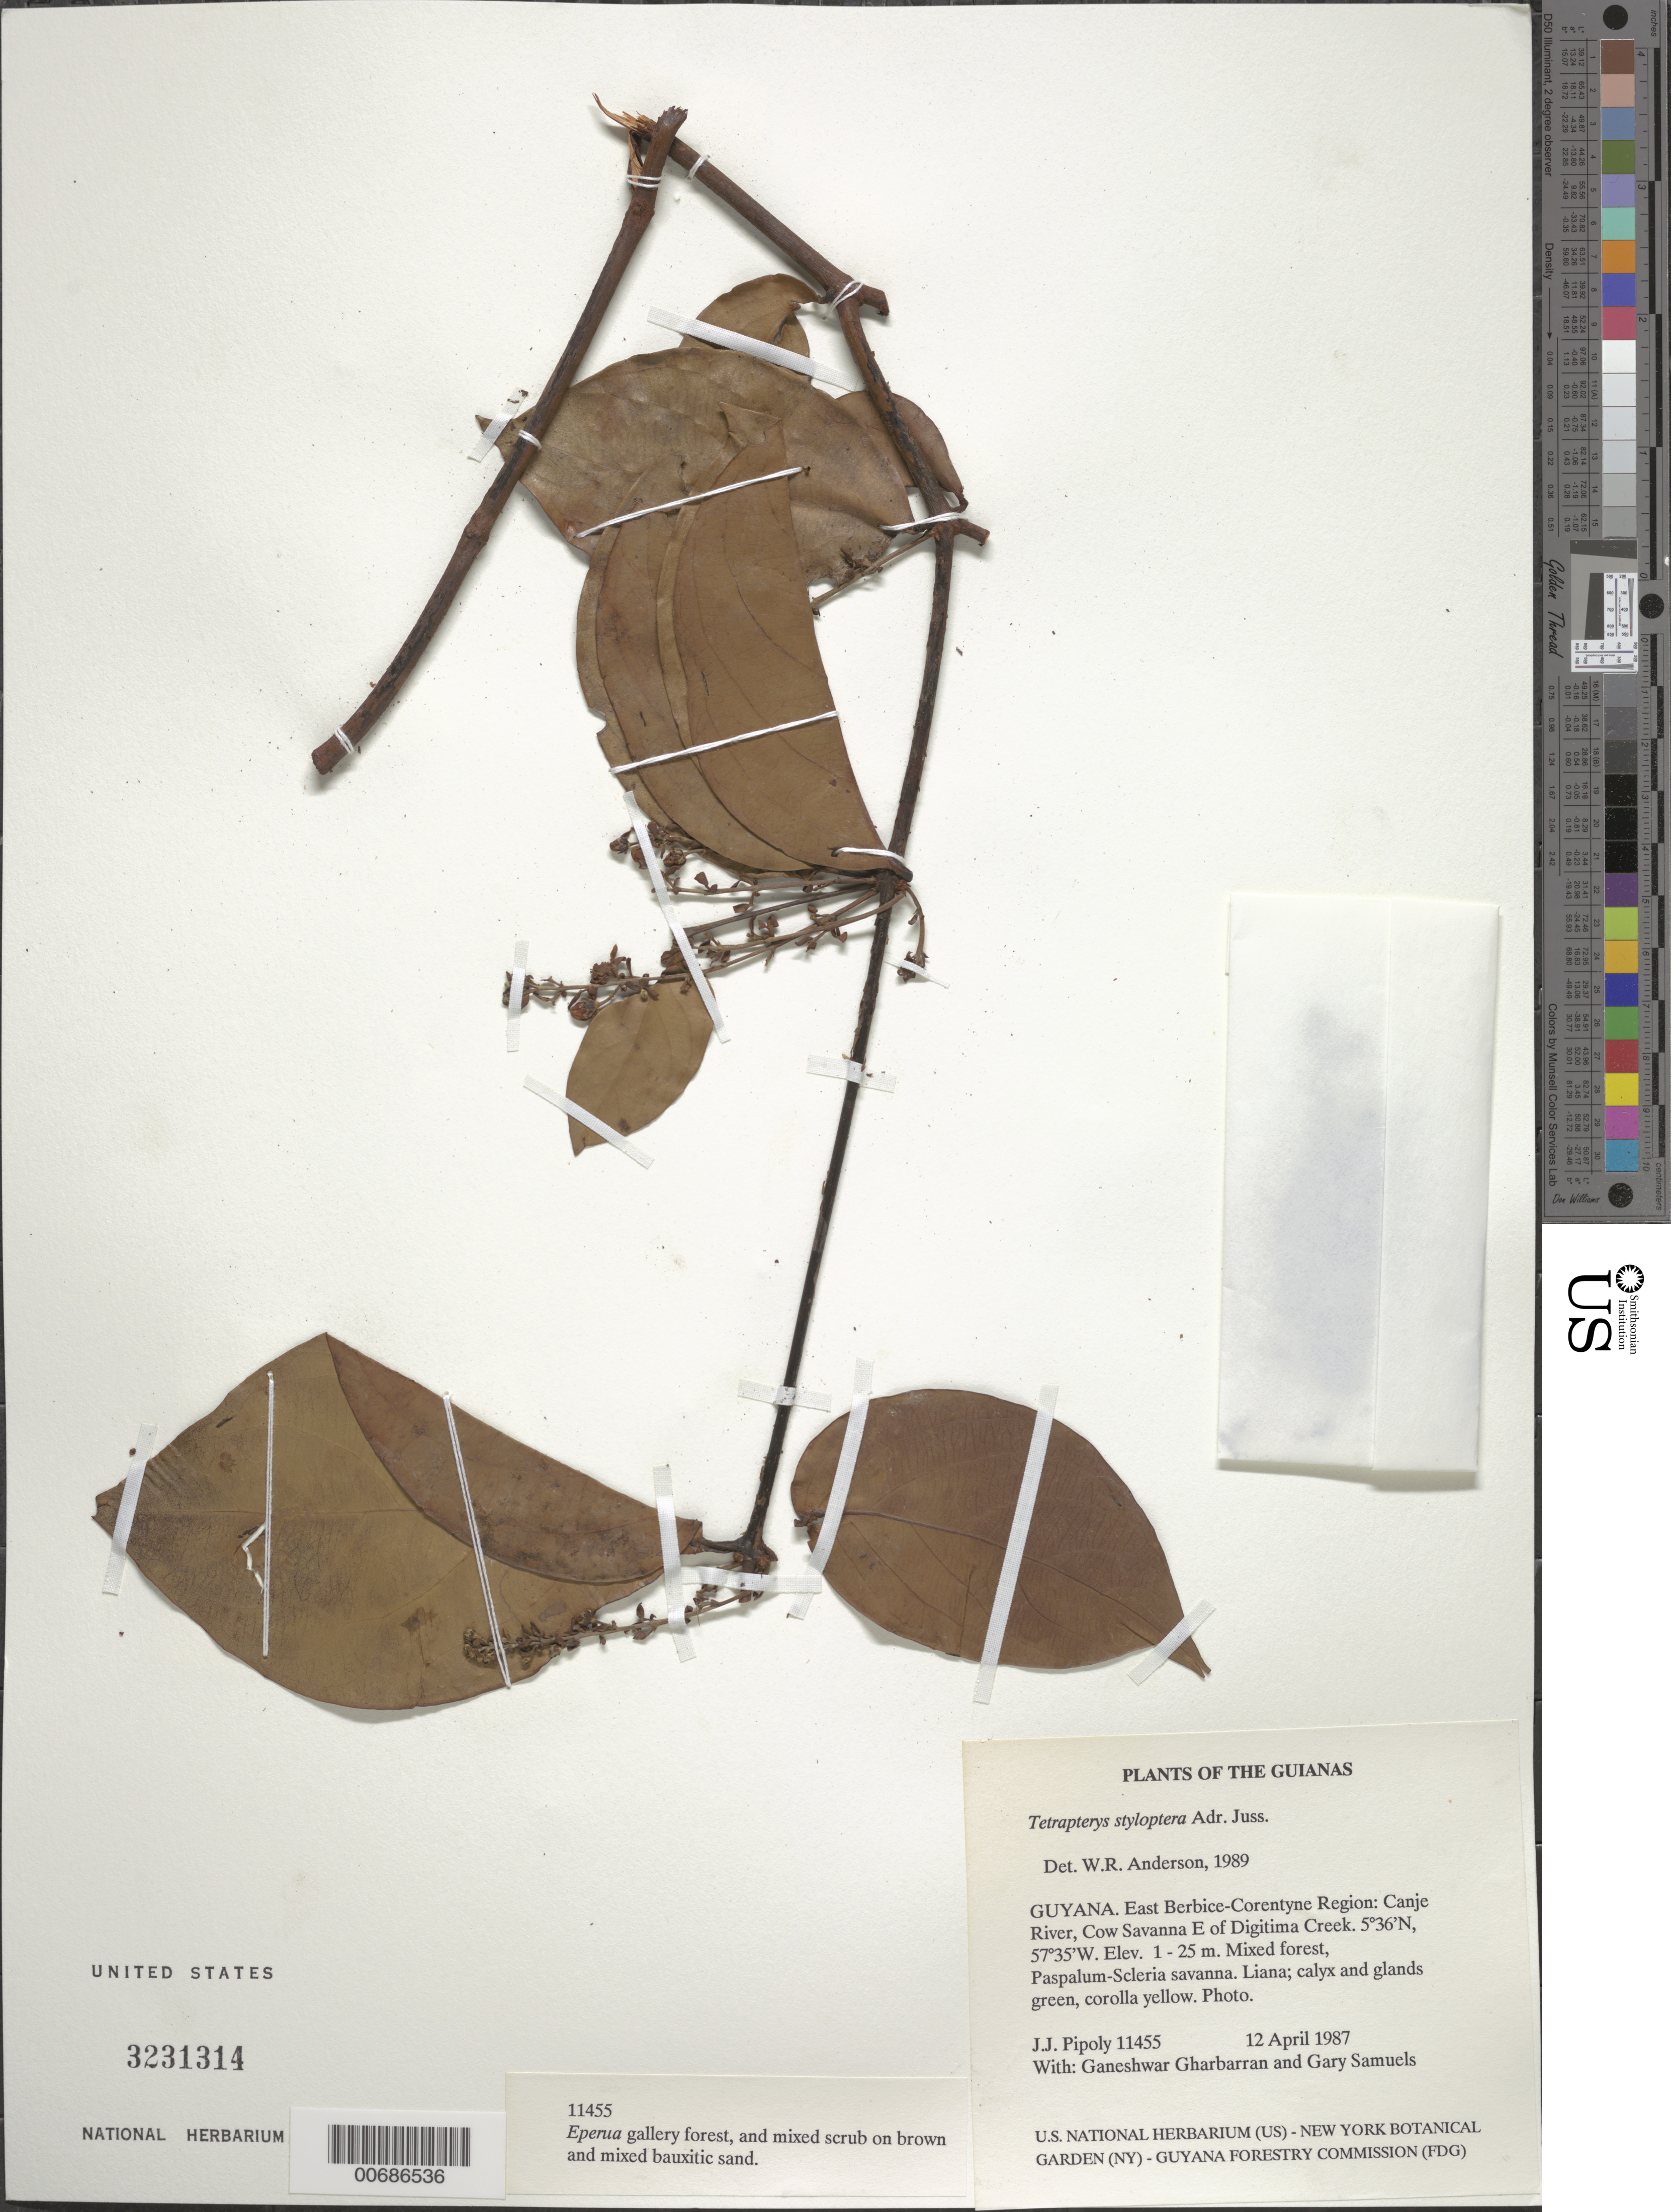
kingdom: Plantae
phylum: Tracheophyta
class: Magnoliopsida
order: Malpighiales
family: Malpighiaceae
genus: Glicophyllum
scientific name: Glicophyllum stylopterum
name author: (A. Juss.) R.F. Almeida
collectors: J. J. Pipoly, G. Gharbarran & G. Samuels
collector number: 11455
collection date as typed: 12 April 1987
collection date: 1987-04-12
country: Guyana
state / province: E. Berbice-Corentyne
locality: Canje River, Cow Savanna E of Digitima Creek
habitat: Mixed forest, Paspalum-Scleria savanna, Eperua gallery forest and mixed scrub on brown and mixed bauxitic sand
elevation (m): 1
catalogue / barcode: US 3231314